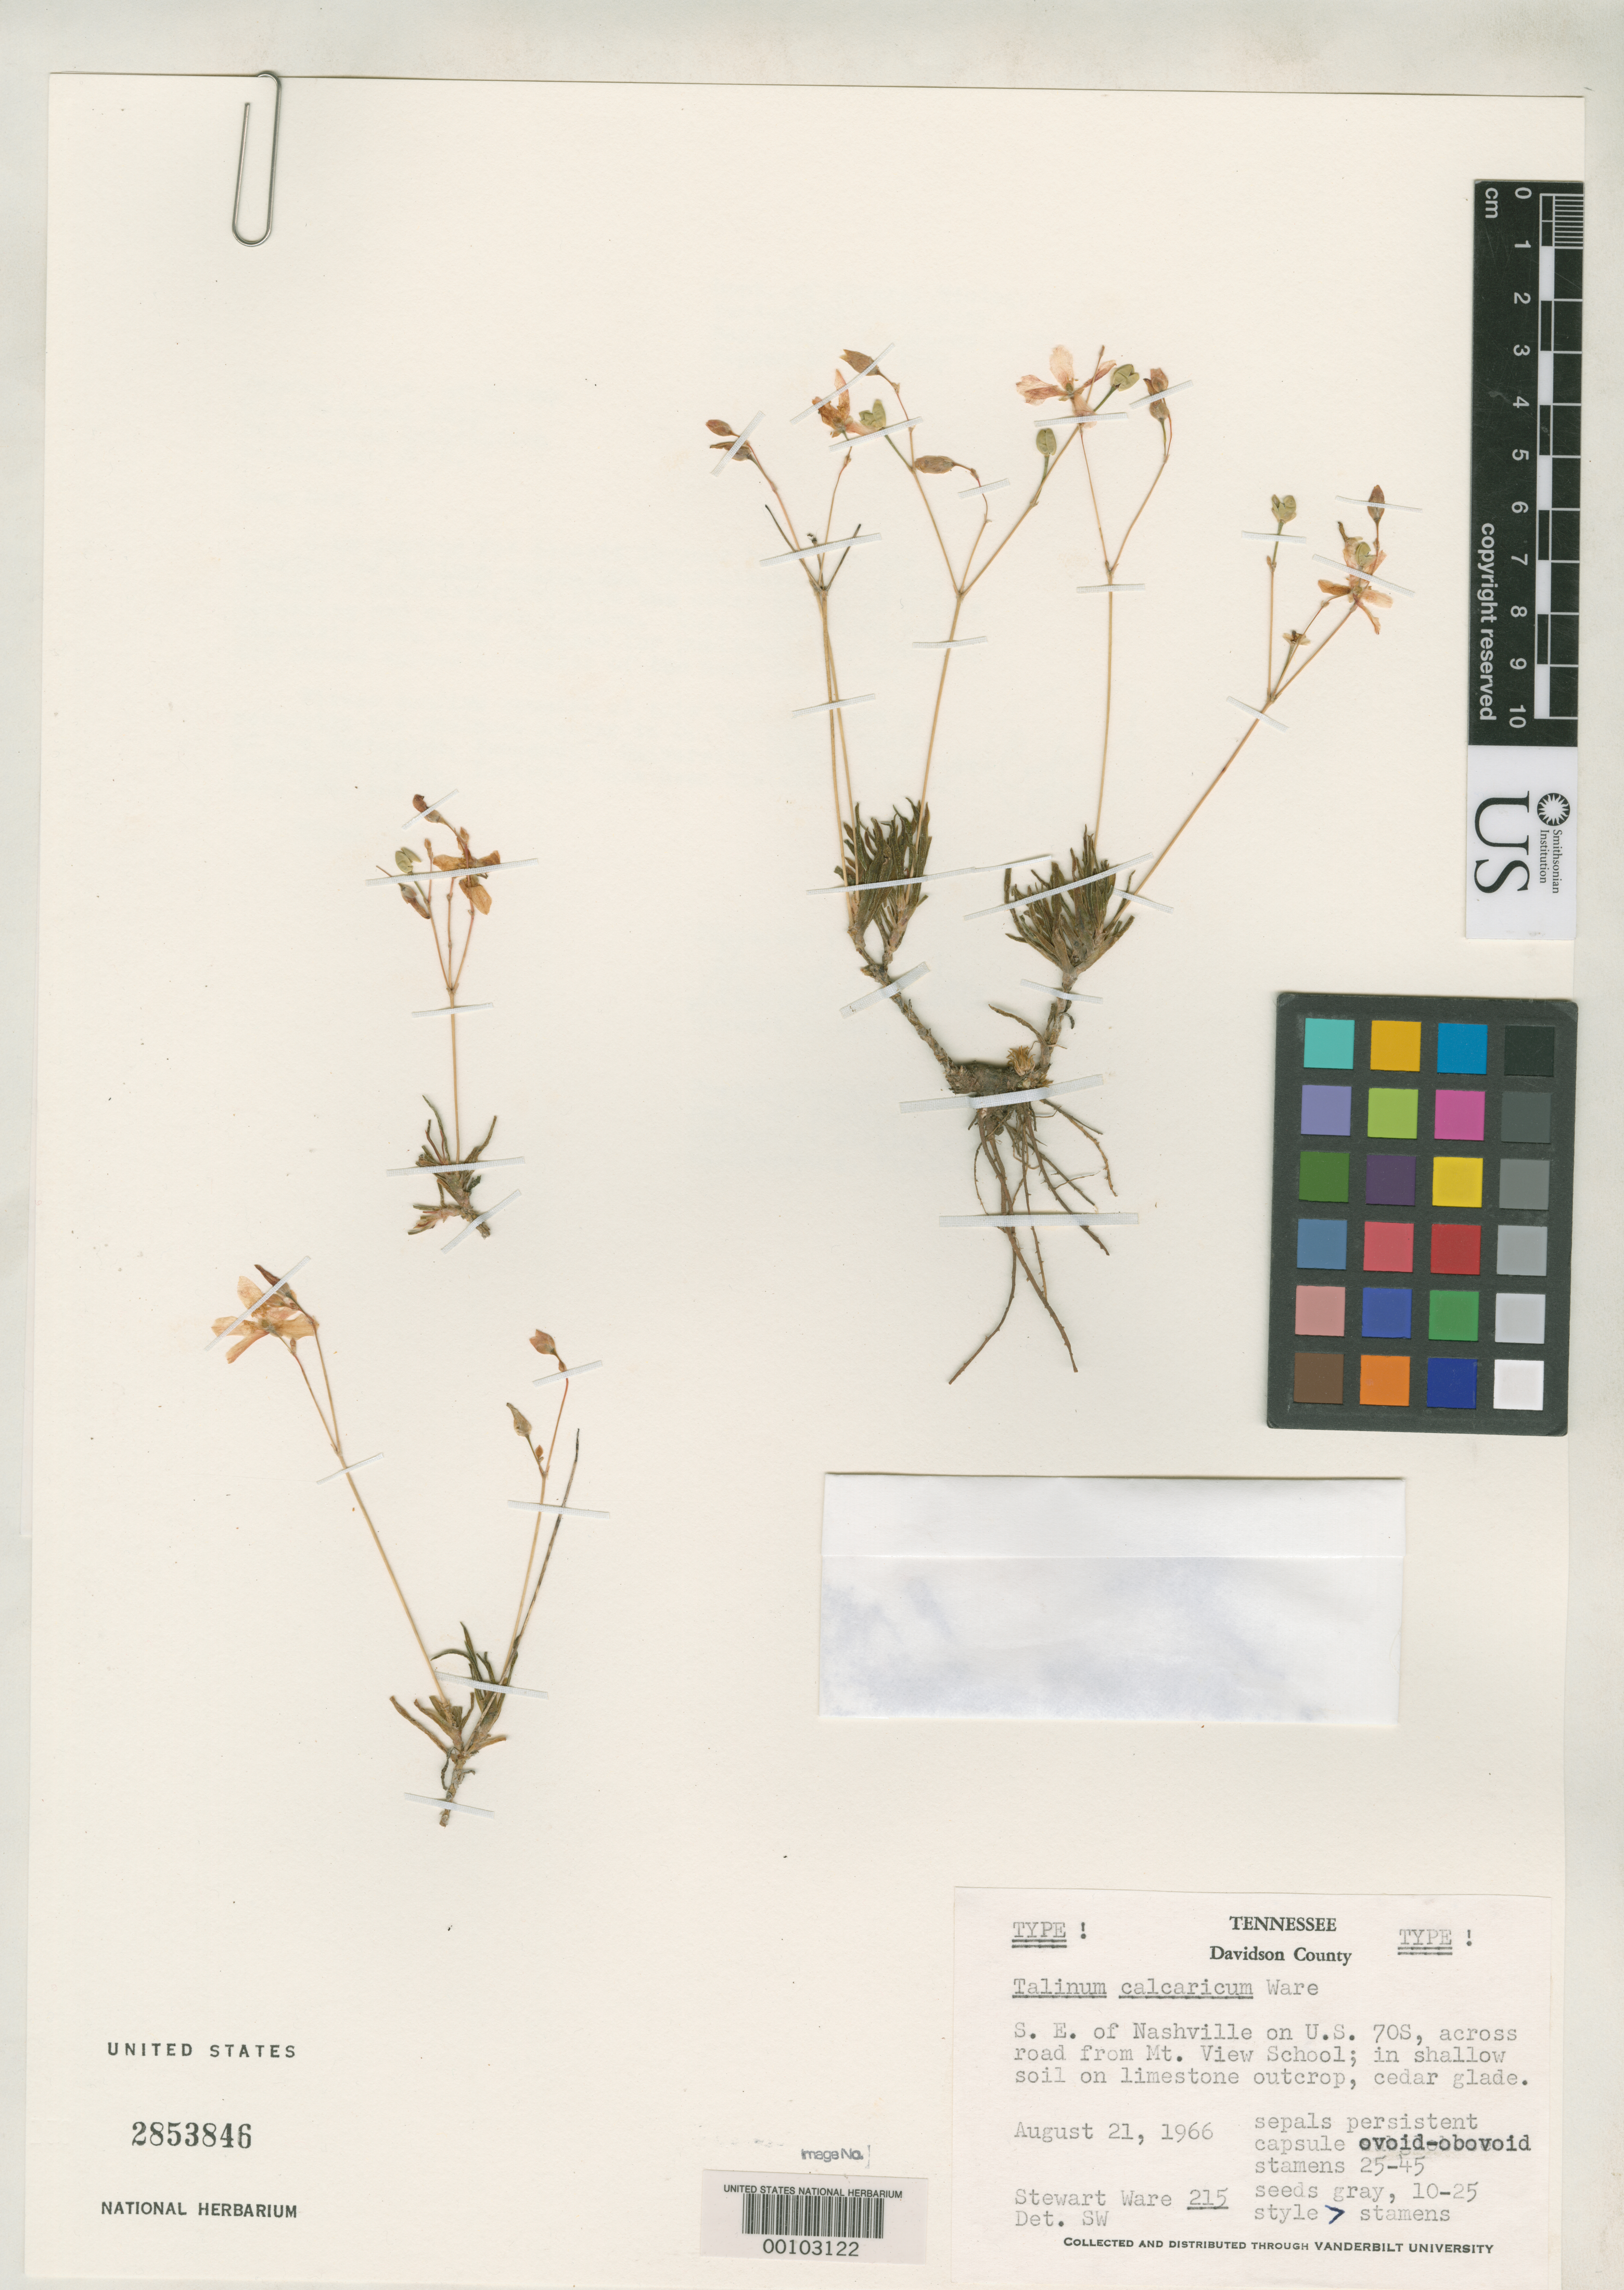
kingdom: Plantae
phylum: Tracheophyta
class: Magnoliopsida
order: Caryophyllales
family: Talinaceae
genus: Talinum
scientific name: Talinum calcaricum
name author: Ware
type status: Holotype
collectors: S. Ware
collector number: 215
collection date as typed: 21 Aug 1966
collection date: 1966-08-21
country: United States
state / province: Tennessee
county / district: Davidson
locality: Mt. View School, southeast of Nashville.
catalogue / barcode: US 2853846